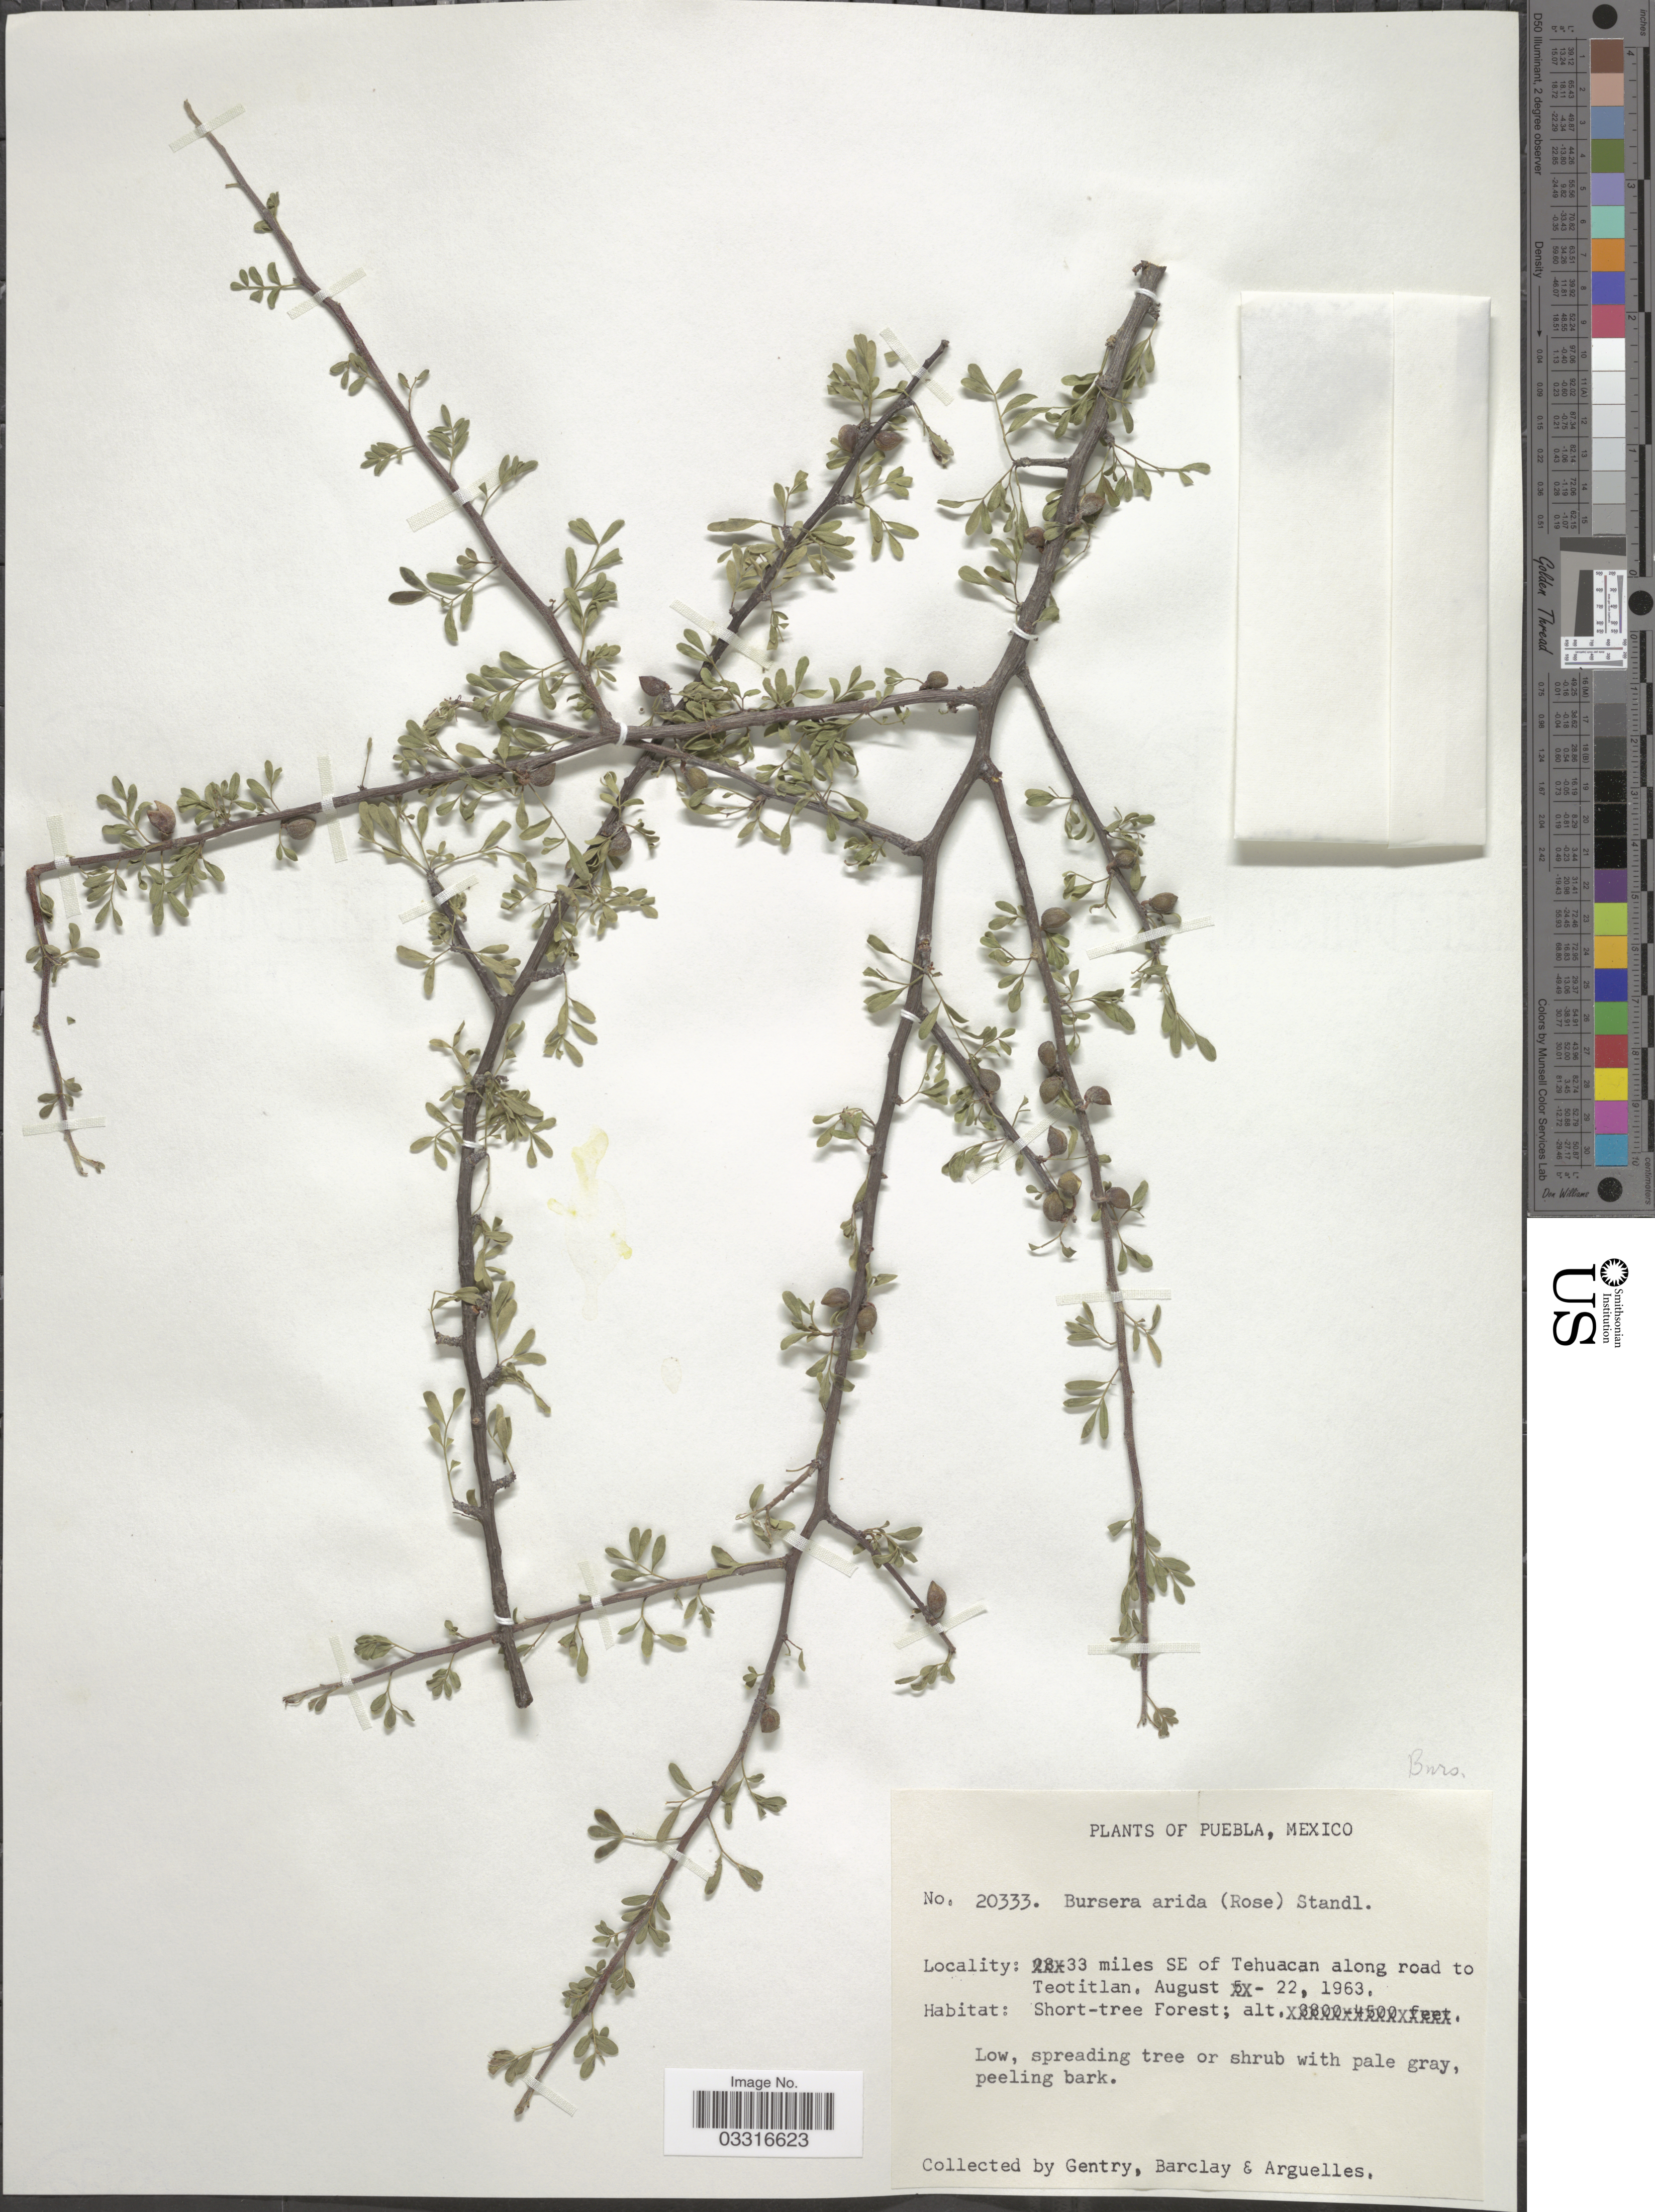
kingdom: Plantae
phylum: Tracheophyta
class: Magnoliopsida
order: Sapindales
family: Burseraceae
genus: Bursera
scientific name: Bursera arida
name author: (Rose) Standl.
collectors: Gentry, --, -- Barclay & Arguelles, --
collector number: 20333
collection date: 1963-08-22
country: Mexico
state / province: Puebla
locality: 33 miles SE of Tehuacan along road to Teotitlan.